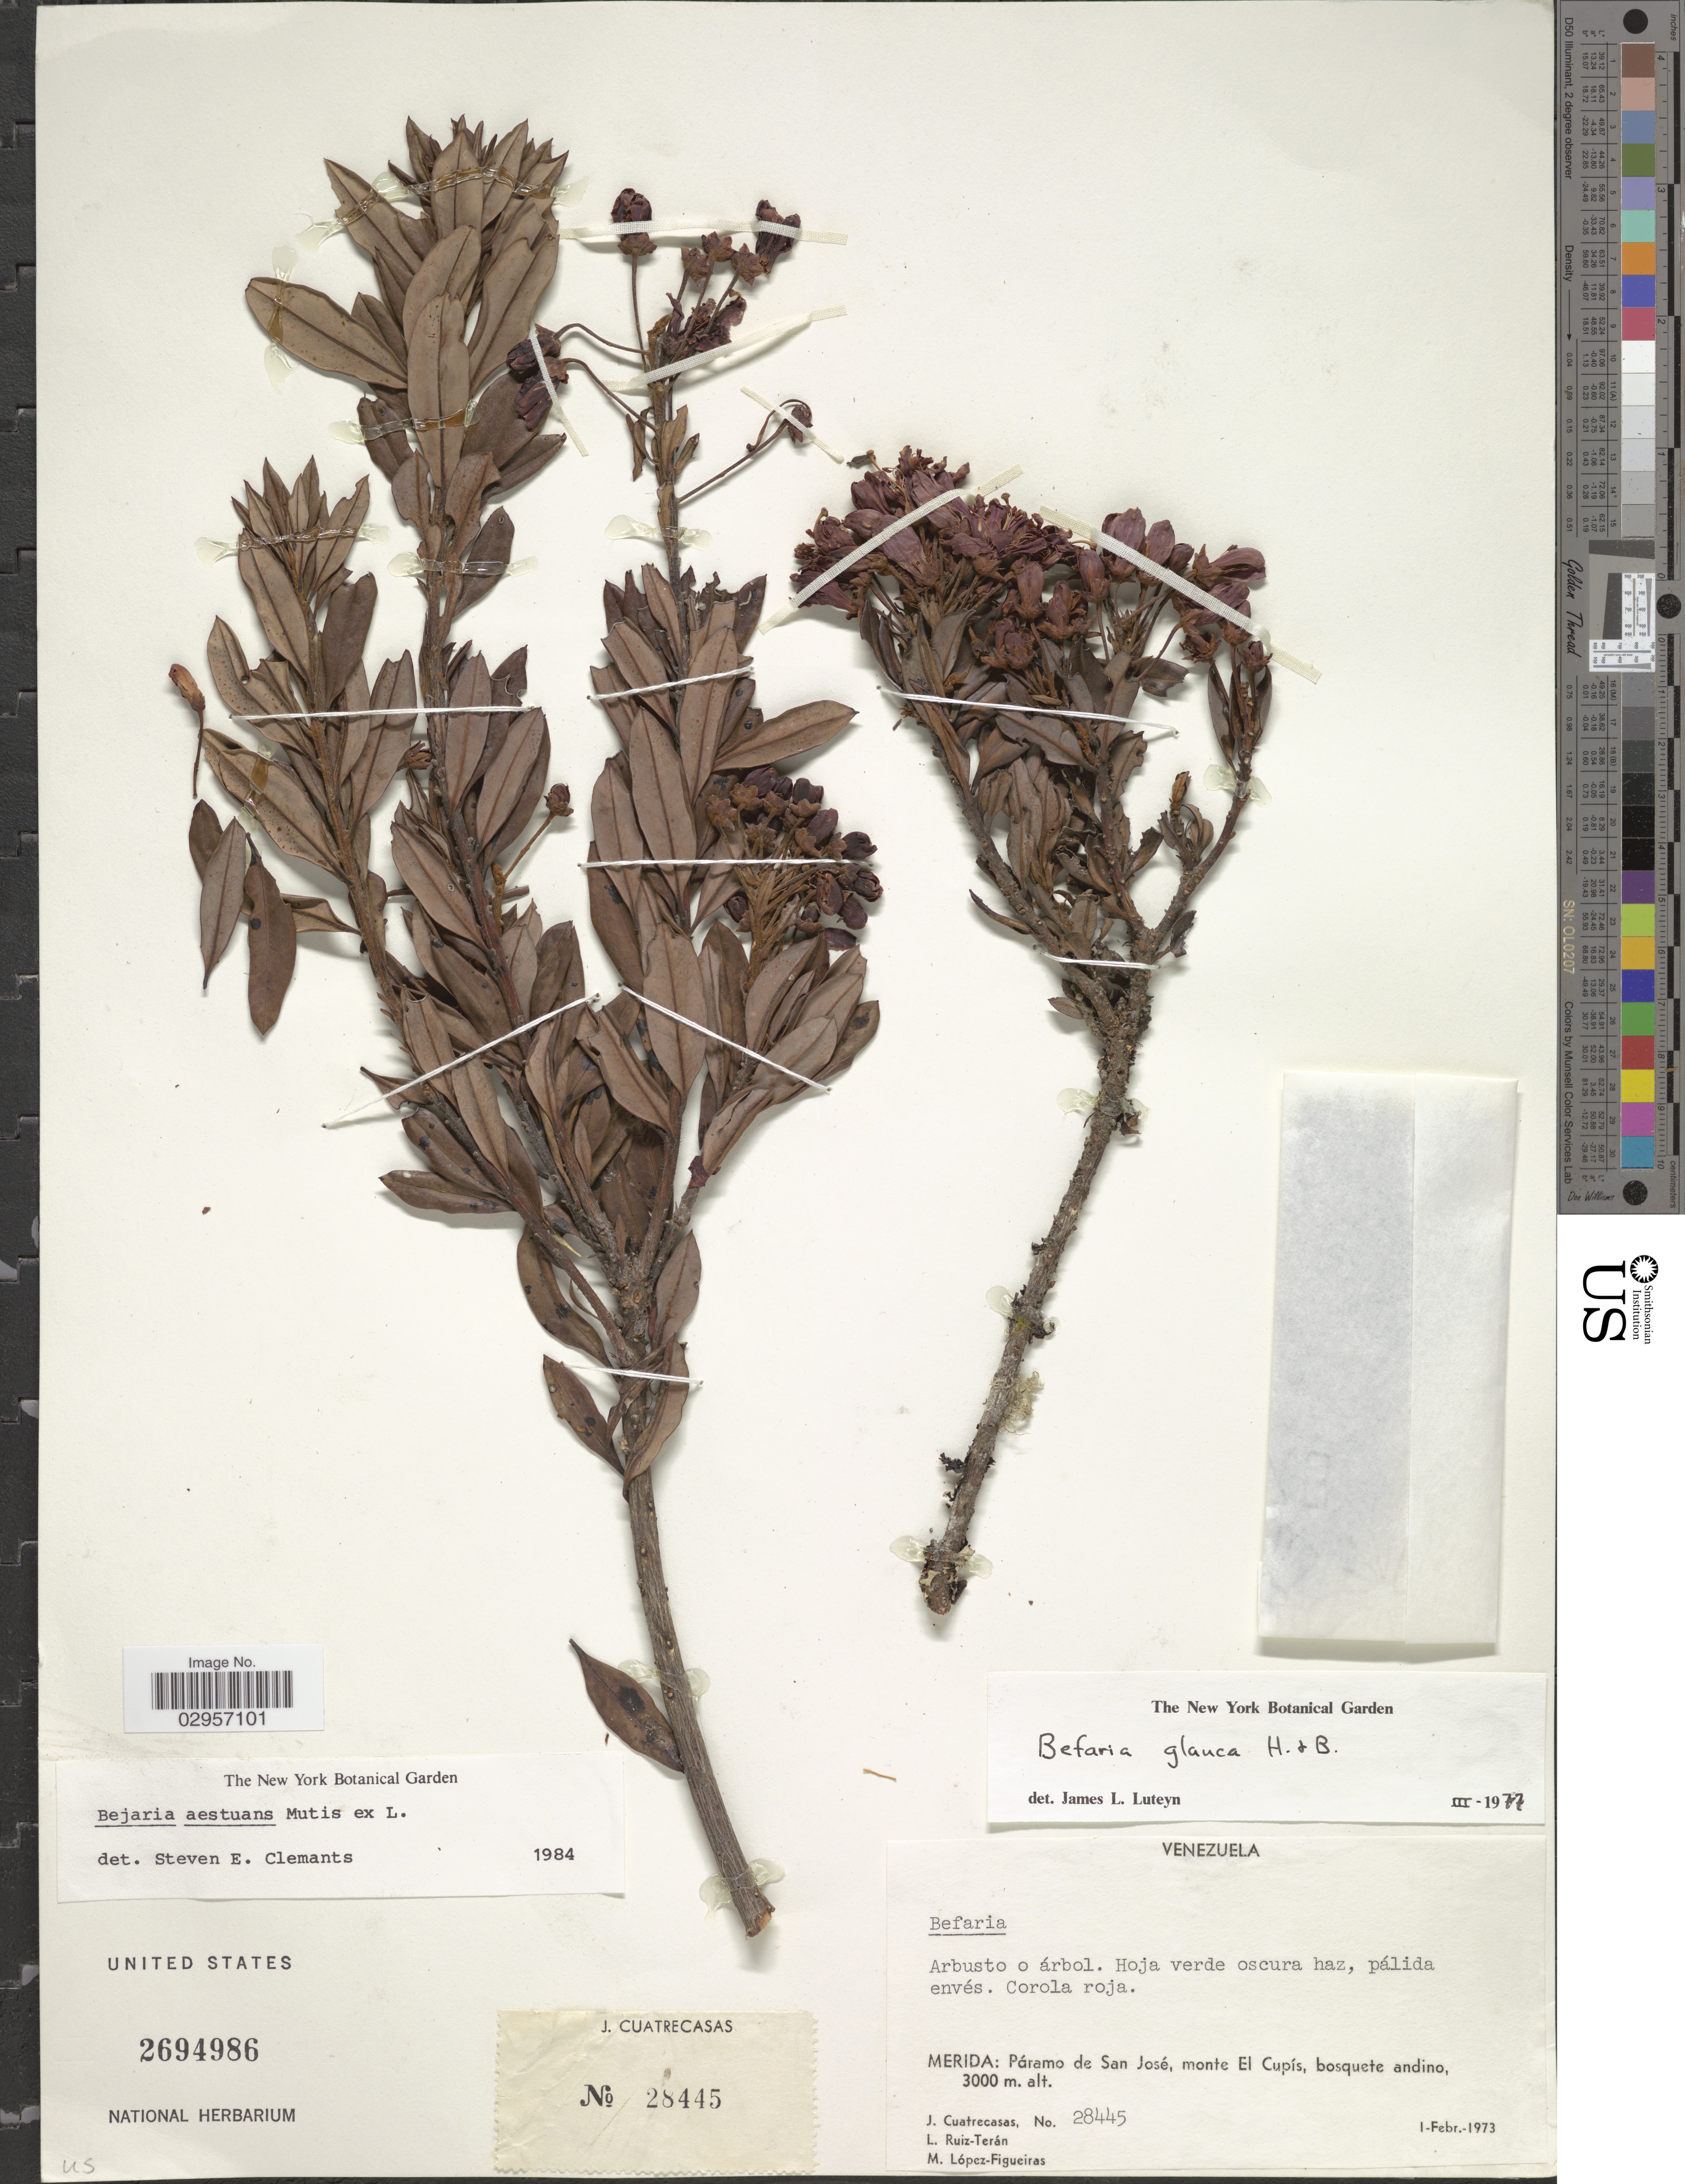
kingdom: Plantae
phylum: Tracheophyta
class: Magnoliopsida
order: Ericales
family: Ericaceae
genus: Befaria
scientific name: Befaria aestuans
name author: Mutis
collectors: J. Cuatrecasas, L. E. Ruíz-Terán & M. López Figueiras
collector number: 28445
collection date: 1973-02-01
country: Venezuela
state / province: Mérida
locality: Merida: Páramo de San José, monte El Cupís.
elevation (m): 3000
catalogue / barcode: US 2694986